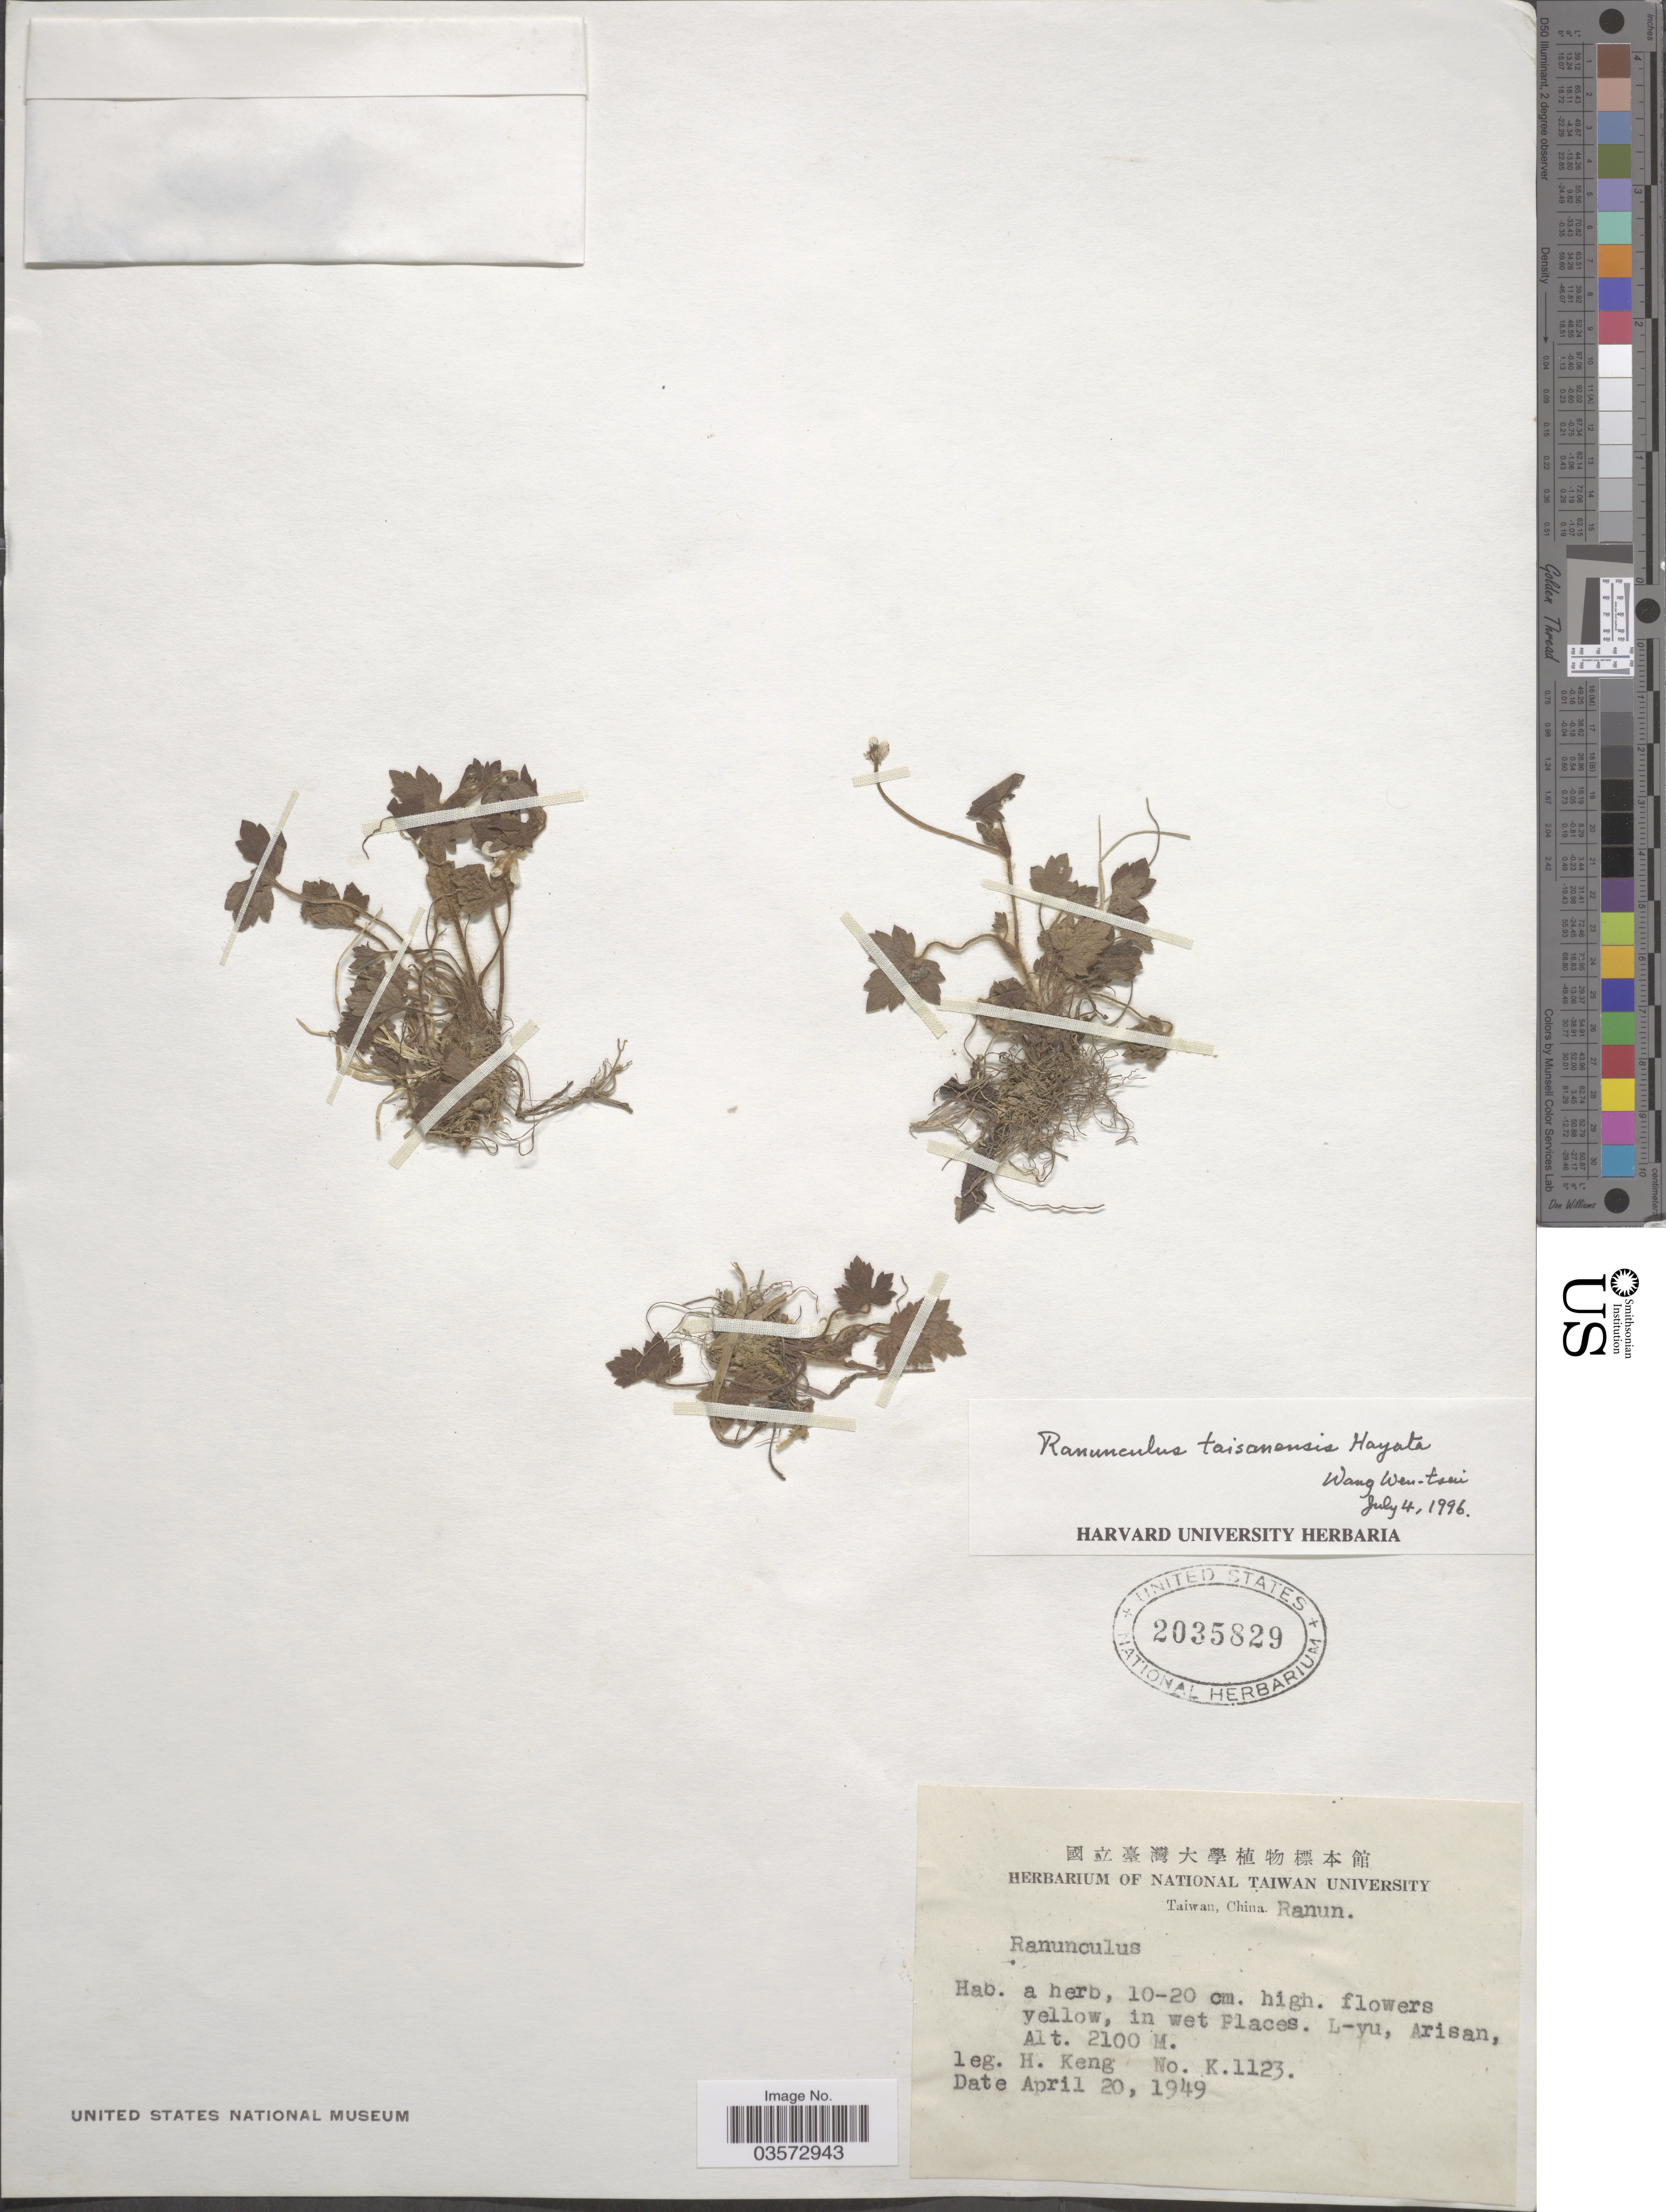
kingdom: Plantae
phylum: Tracheophyta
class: Magnoliopsida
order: Ranunculales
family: Ranunculaceae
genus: Ranunculus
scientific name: Ranunculus taisanensis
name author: Hayata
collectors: H. Keng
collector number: K1123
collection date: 1949-04-20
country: Taiwan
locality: L-yu, Arisan.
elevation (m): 2100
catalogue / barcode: US 2035829